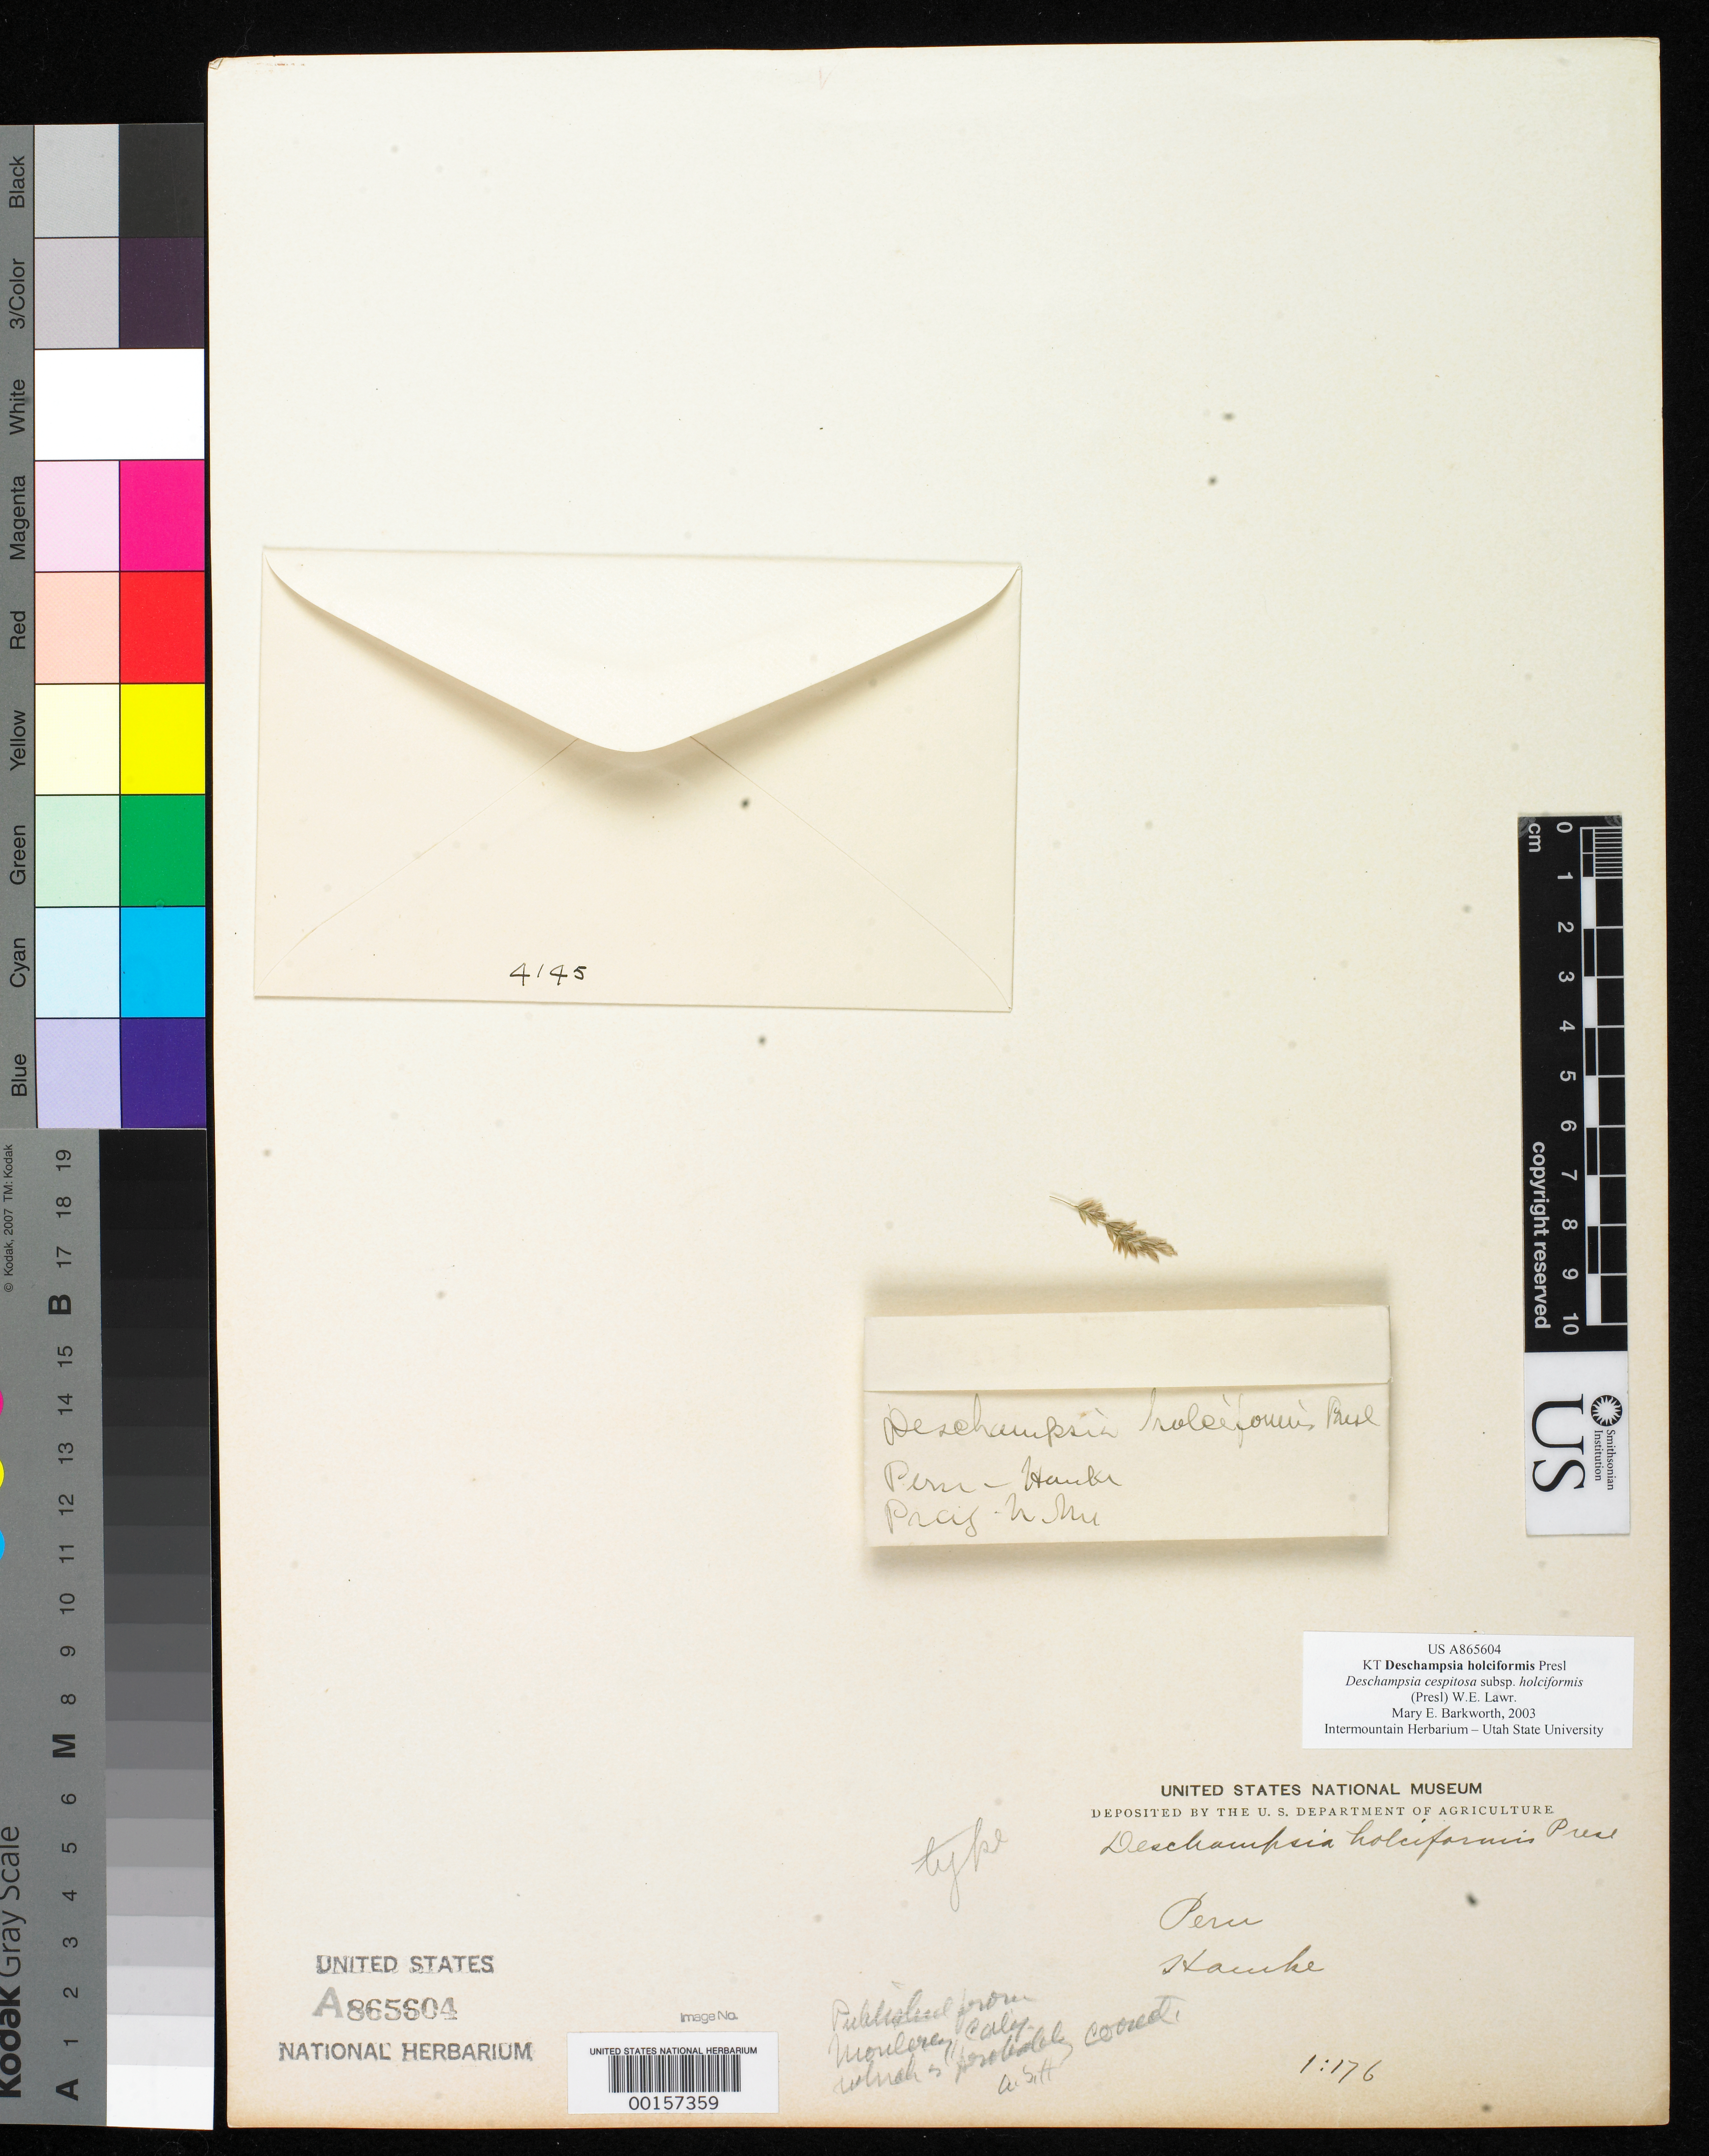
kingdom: Plantae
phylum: Tracheophyta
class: Liliopsida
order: Poales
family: Poaceae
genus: Deschampsia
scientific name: Deschampsia holciformis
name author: J. Presl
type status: Type Fragment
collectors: T. P. X. Haenke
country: United States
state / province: California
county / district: Monterey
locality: Monterey.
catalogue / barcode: US 865604A